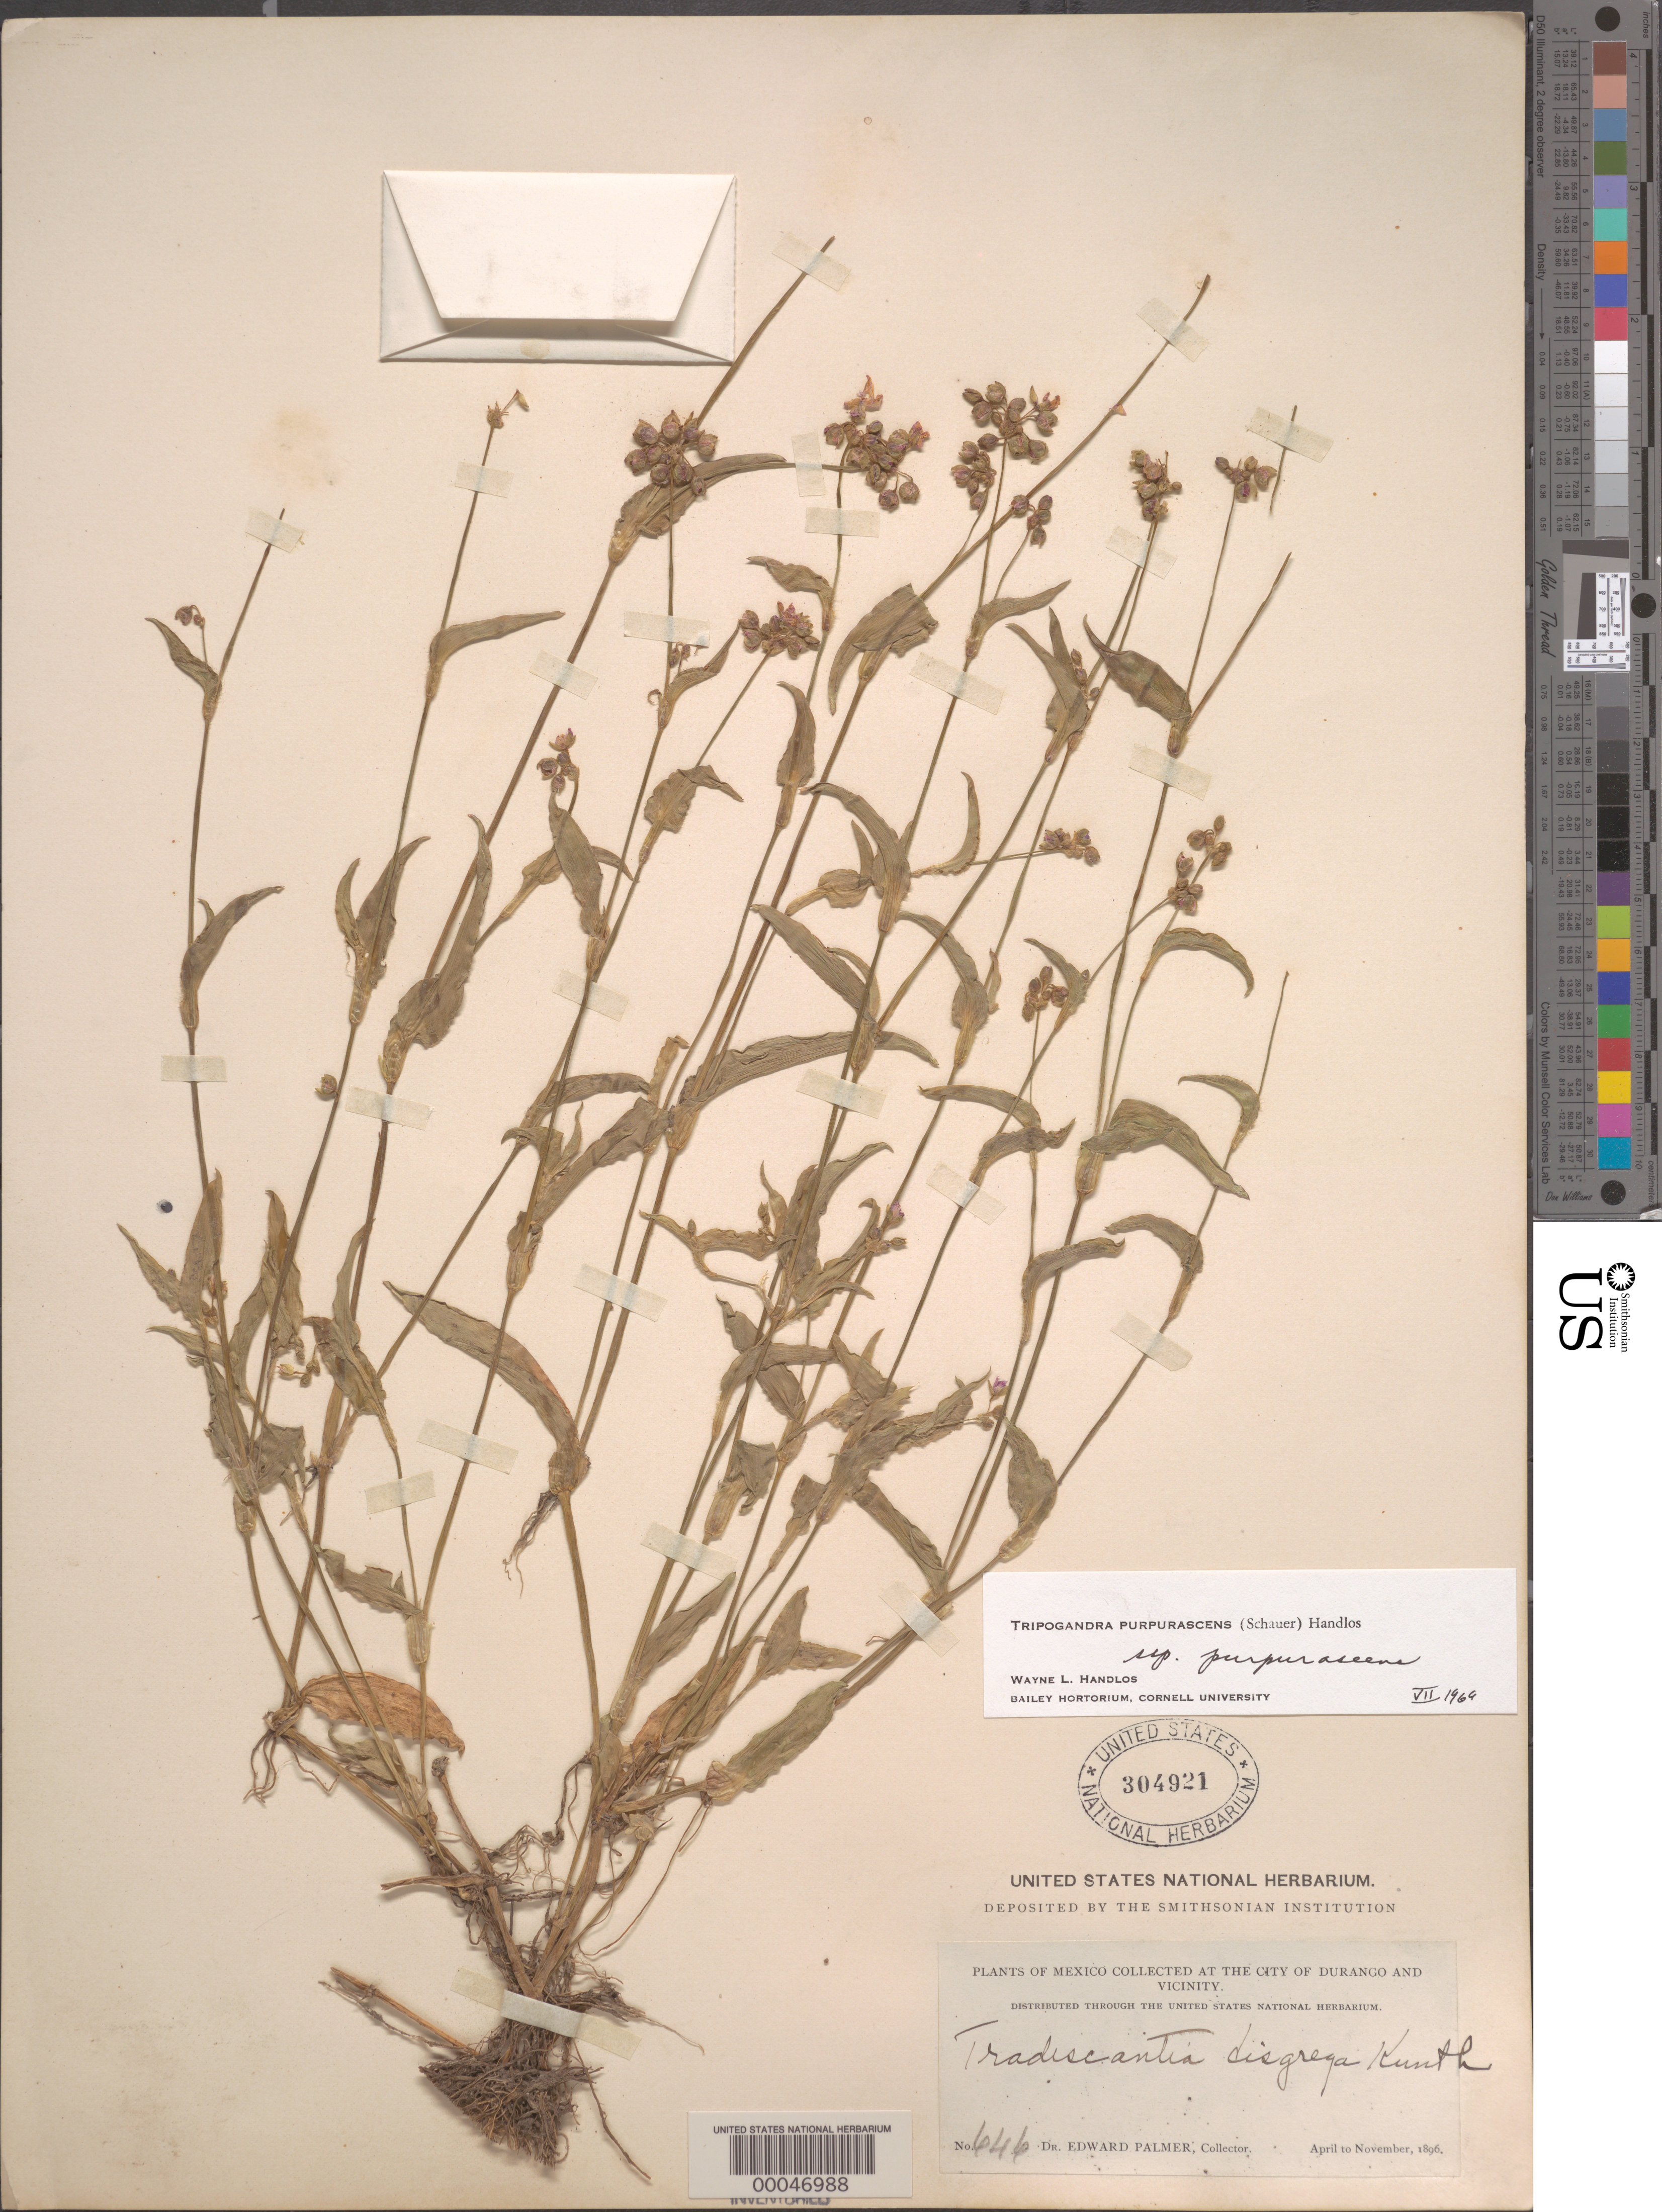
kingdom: Plantae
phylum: Tracheophyta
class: Liliopsida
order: Commelinales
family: Commelinaceae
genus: Tripogandra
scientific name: Tripogandra purpurascens subsp. purpurascens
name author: (S. Schauer) Handlos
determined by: Handlos, W. L.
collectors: E. Palmer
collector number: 646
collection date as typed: Apr 1896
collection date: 1896-04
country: Mexico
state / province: Durango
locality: Durango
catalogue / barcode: US 304921